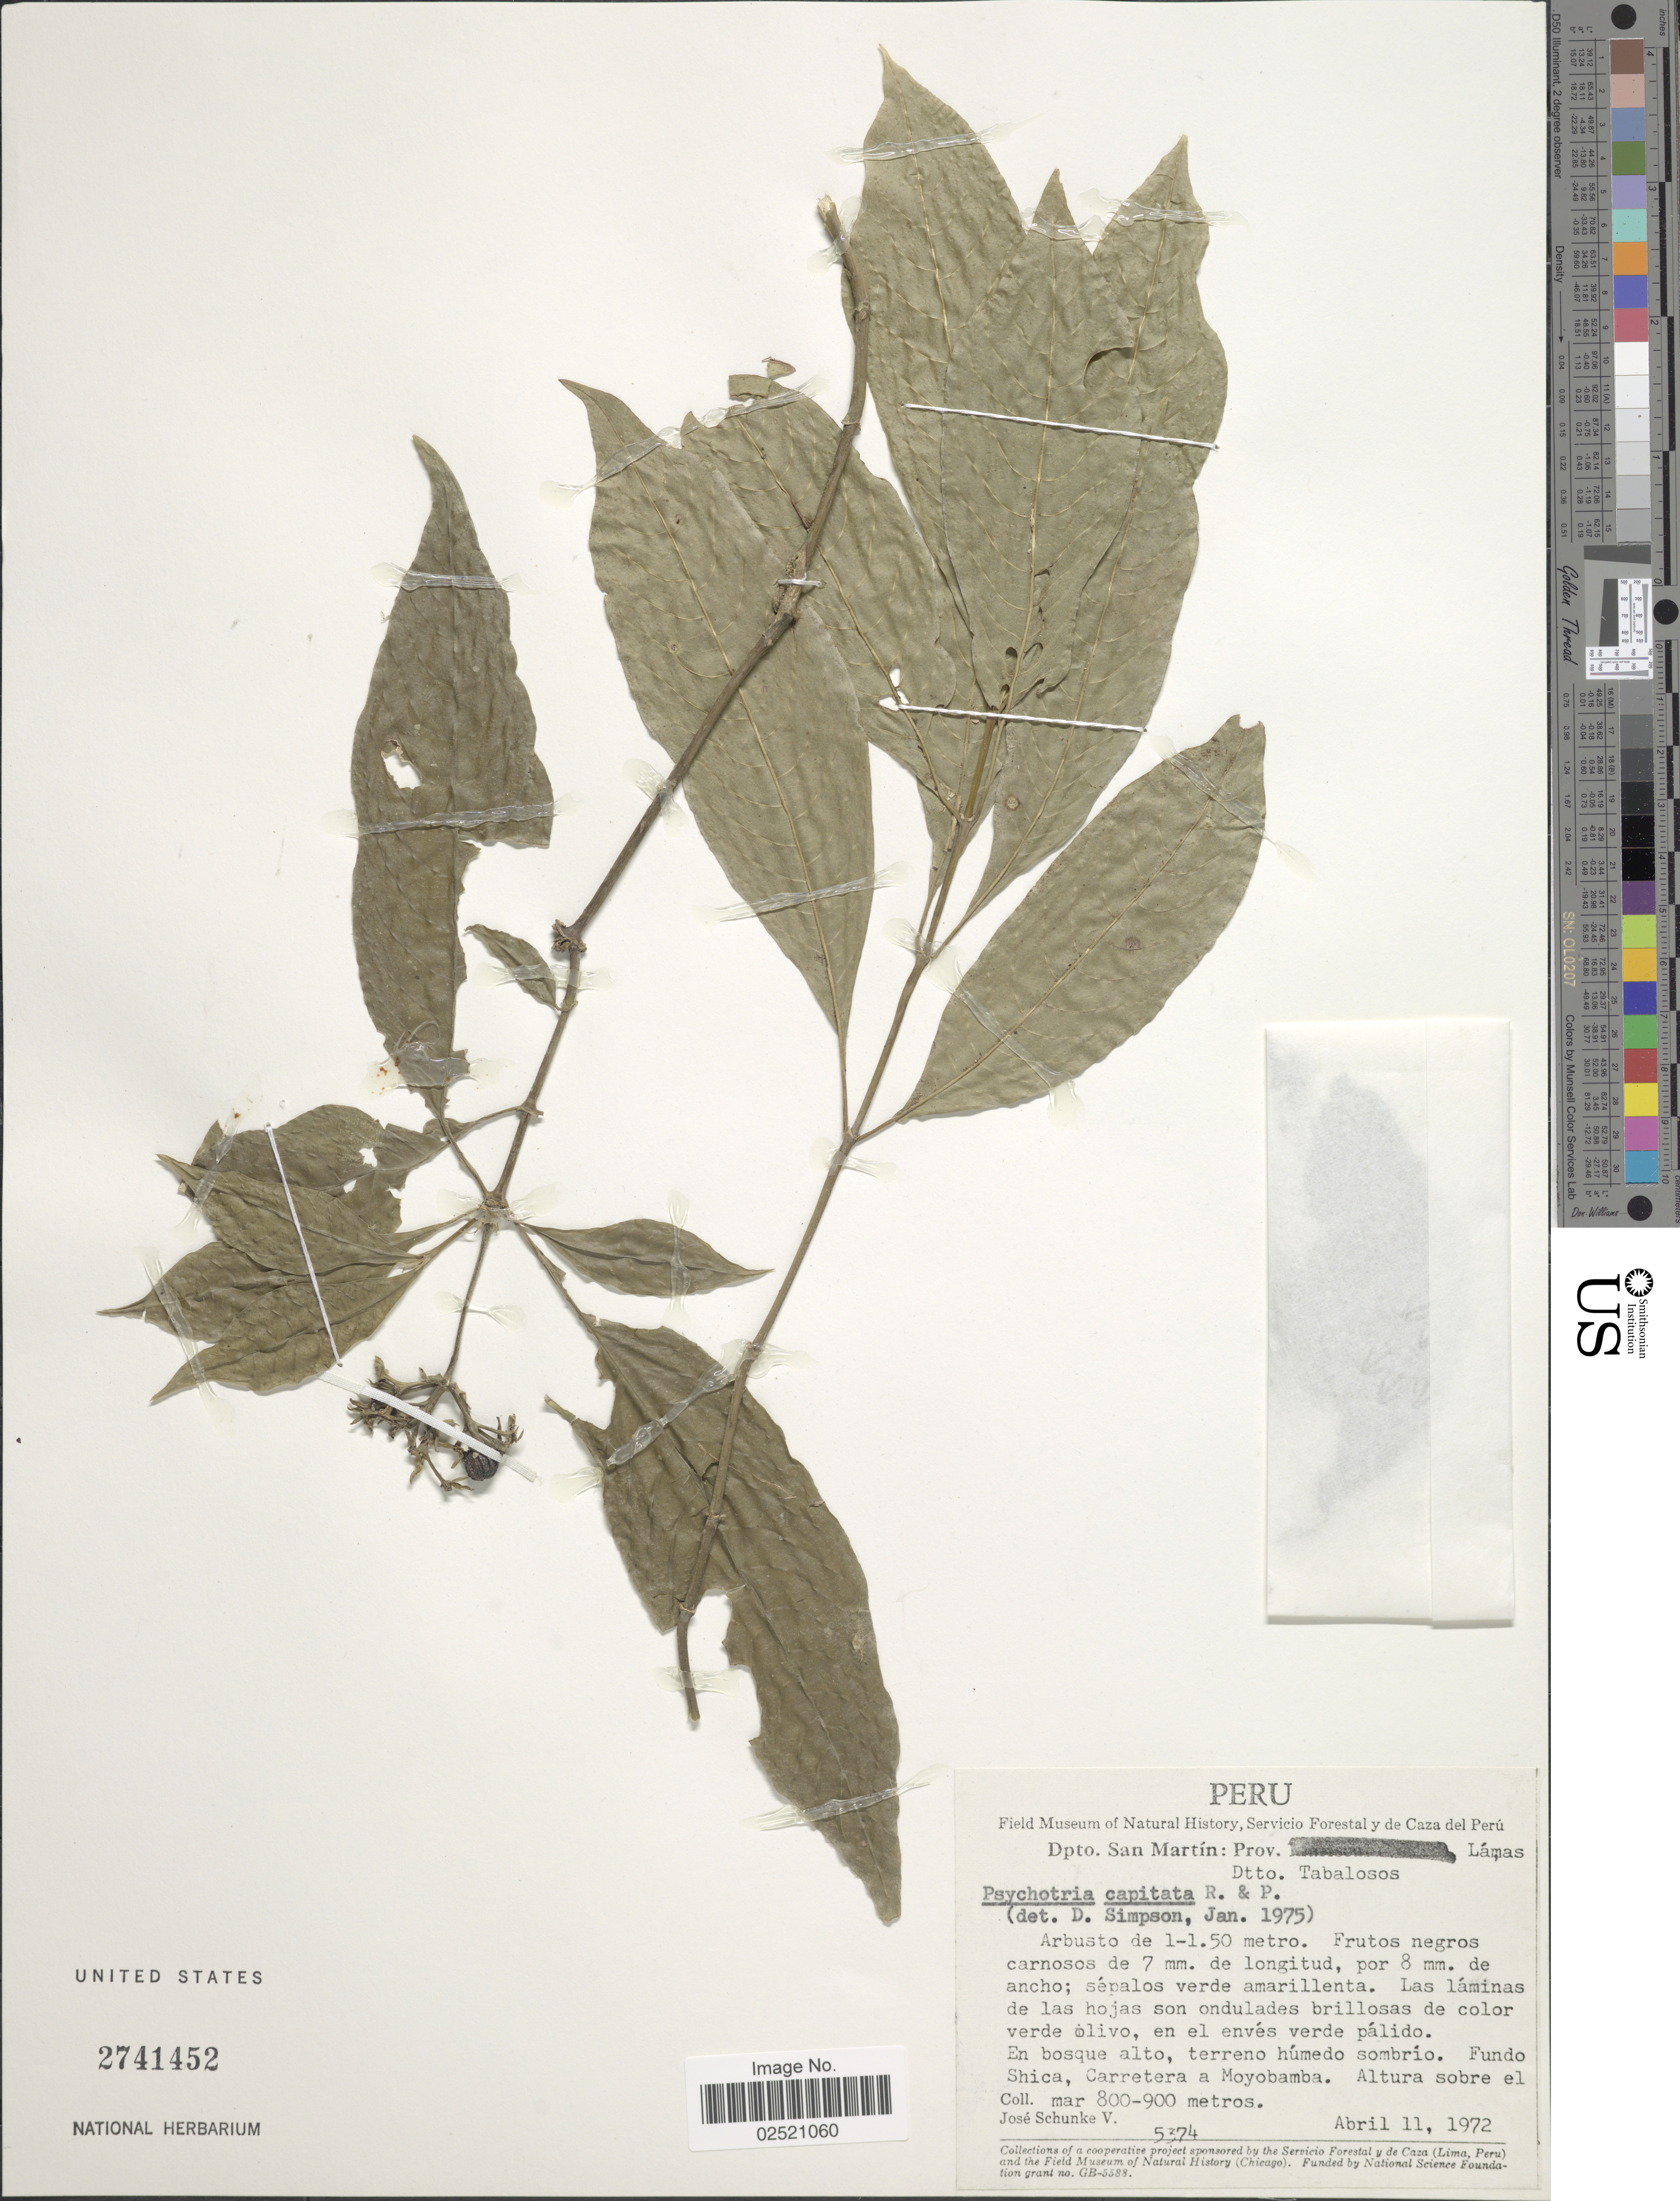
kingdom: Plantae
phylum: Tracheophyta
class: Magnoliopsida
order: Gentianales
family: Rubiaceae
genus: Psychotria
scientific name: Psychotria capitata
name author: Ruiz & Pav.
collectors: J. Schunke Vigo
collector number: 5374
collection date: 1972-04-11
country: Peru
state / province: San Martín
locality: Prov. Lamas, Dtto. Tabalosos, Fundo Shica, Carretera a Moyobamba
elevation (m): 800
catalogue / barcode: US 2741452